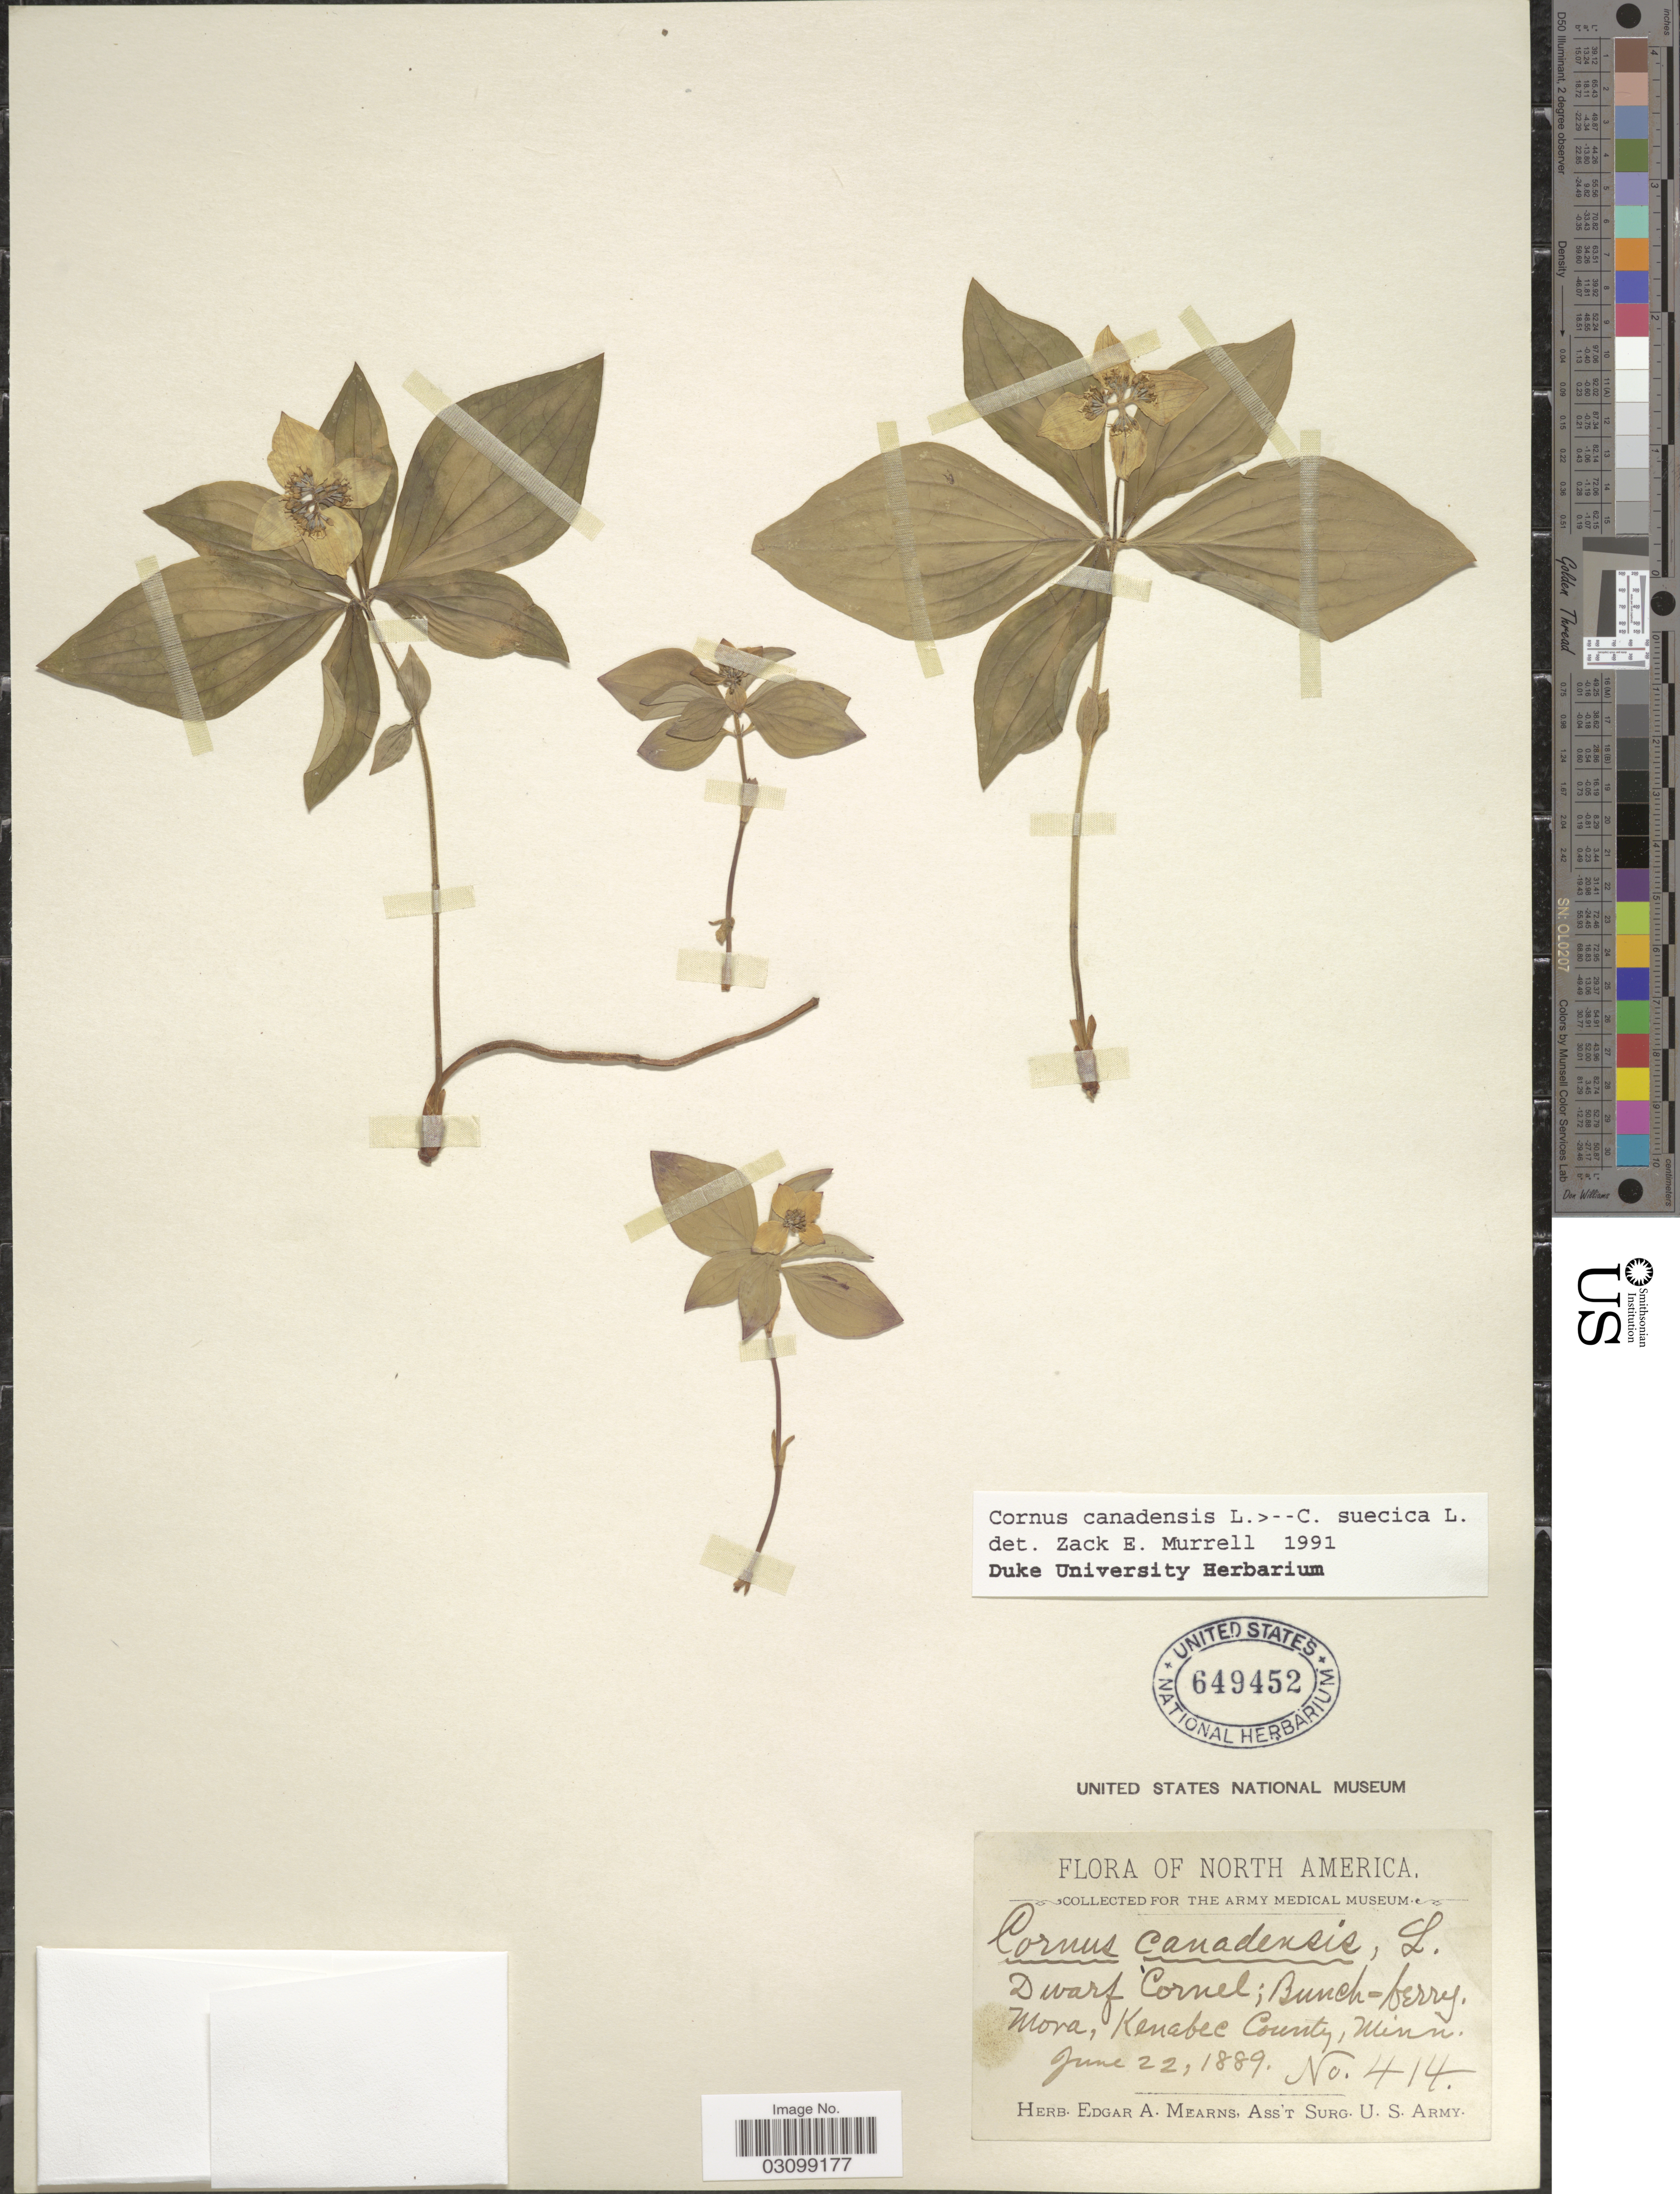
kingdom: Plantae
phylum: Tracheophyta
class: Magnoliopsida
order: Cornales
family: Cornaceae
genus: Cornus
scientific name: Cornus sp.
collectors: E. A. Mearns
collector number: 414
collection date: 1889-06-22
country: United States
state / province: Minnesota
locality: Mora, Kenabec County.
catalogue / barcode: US 649452